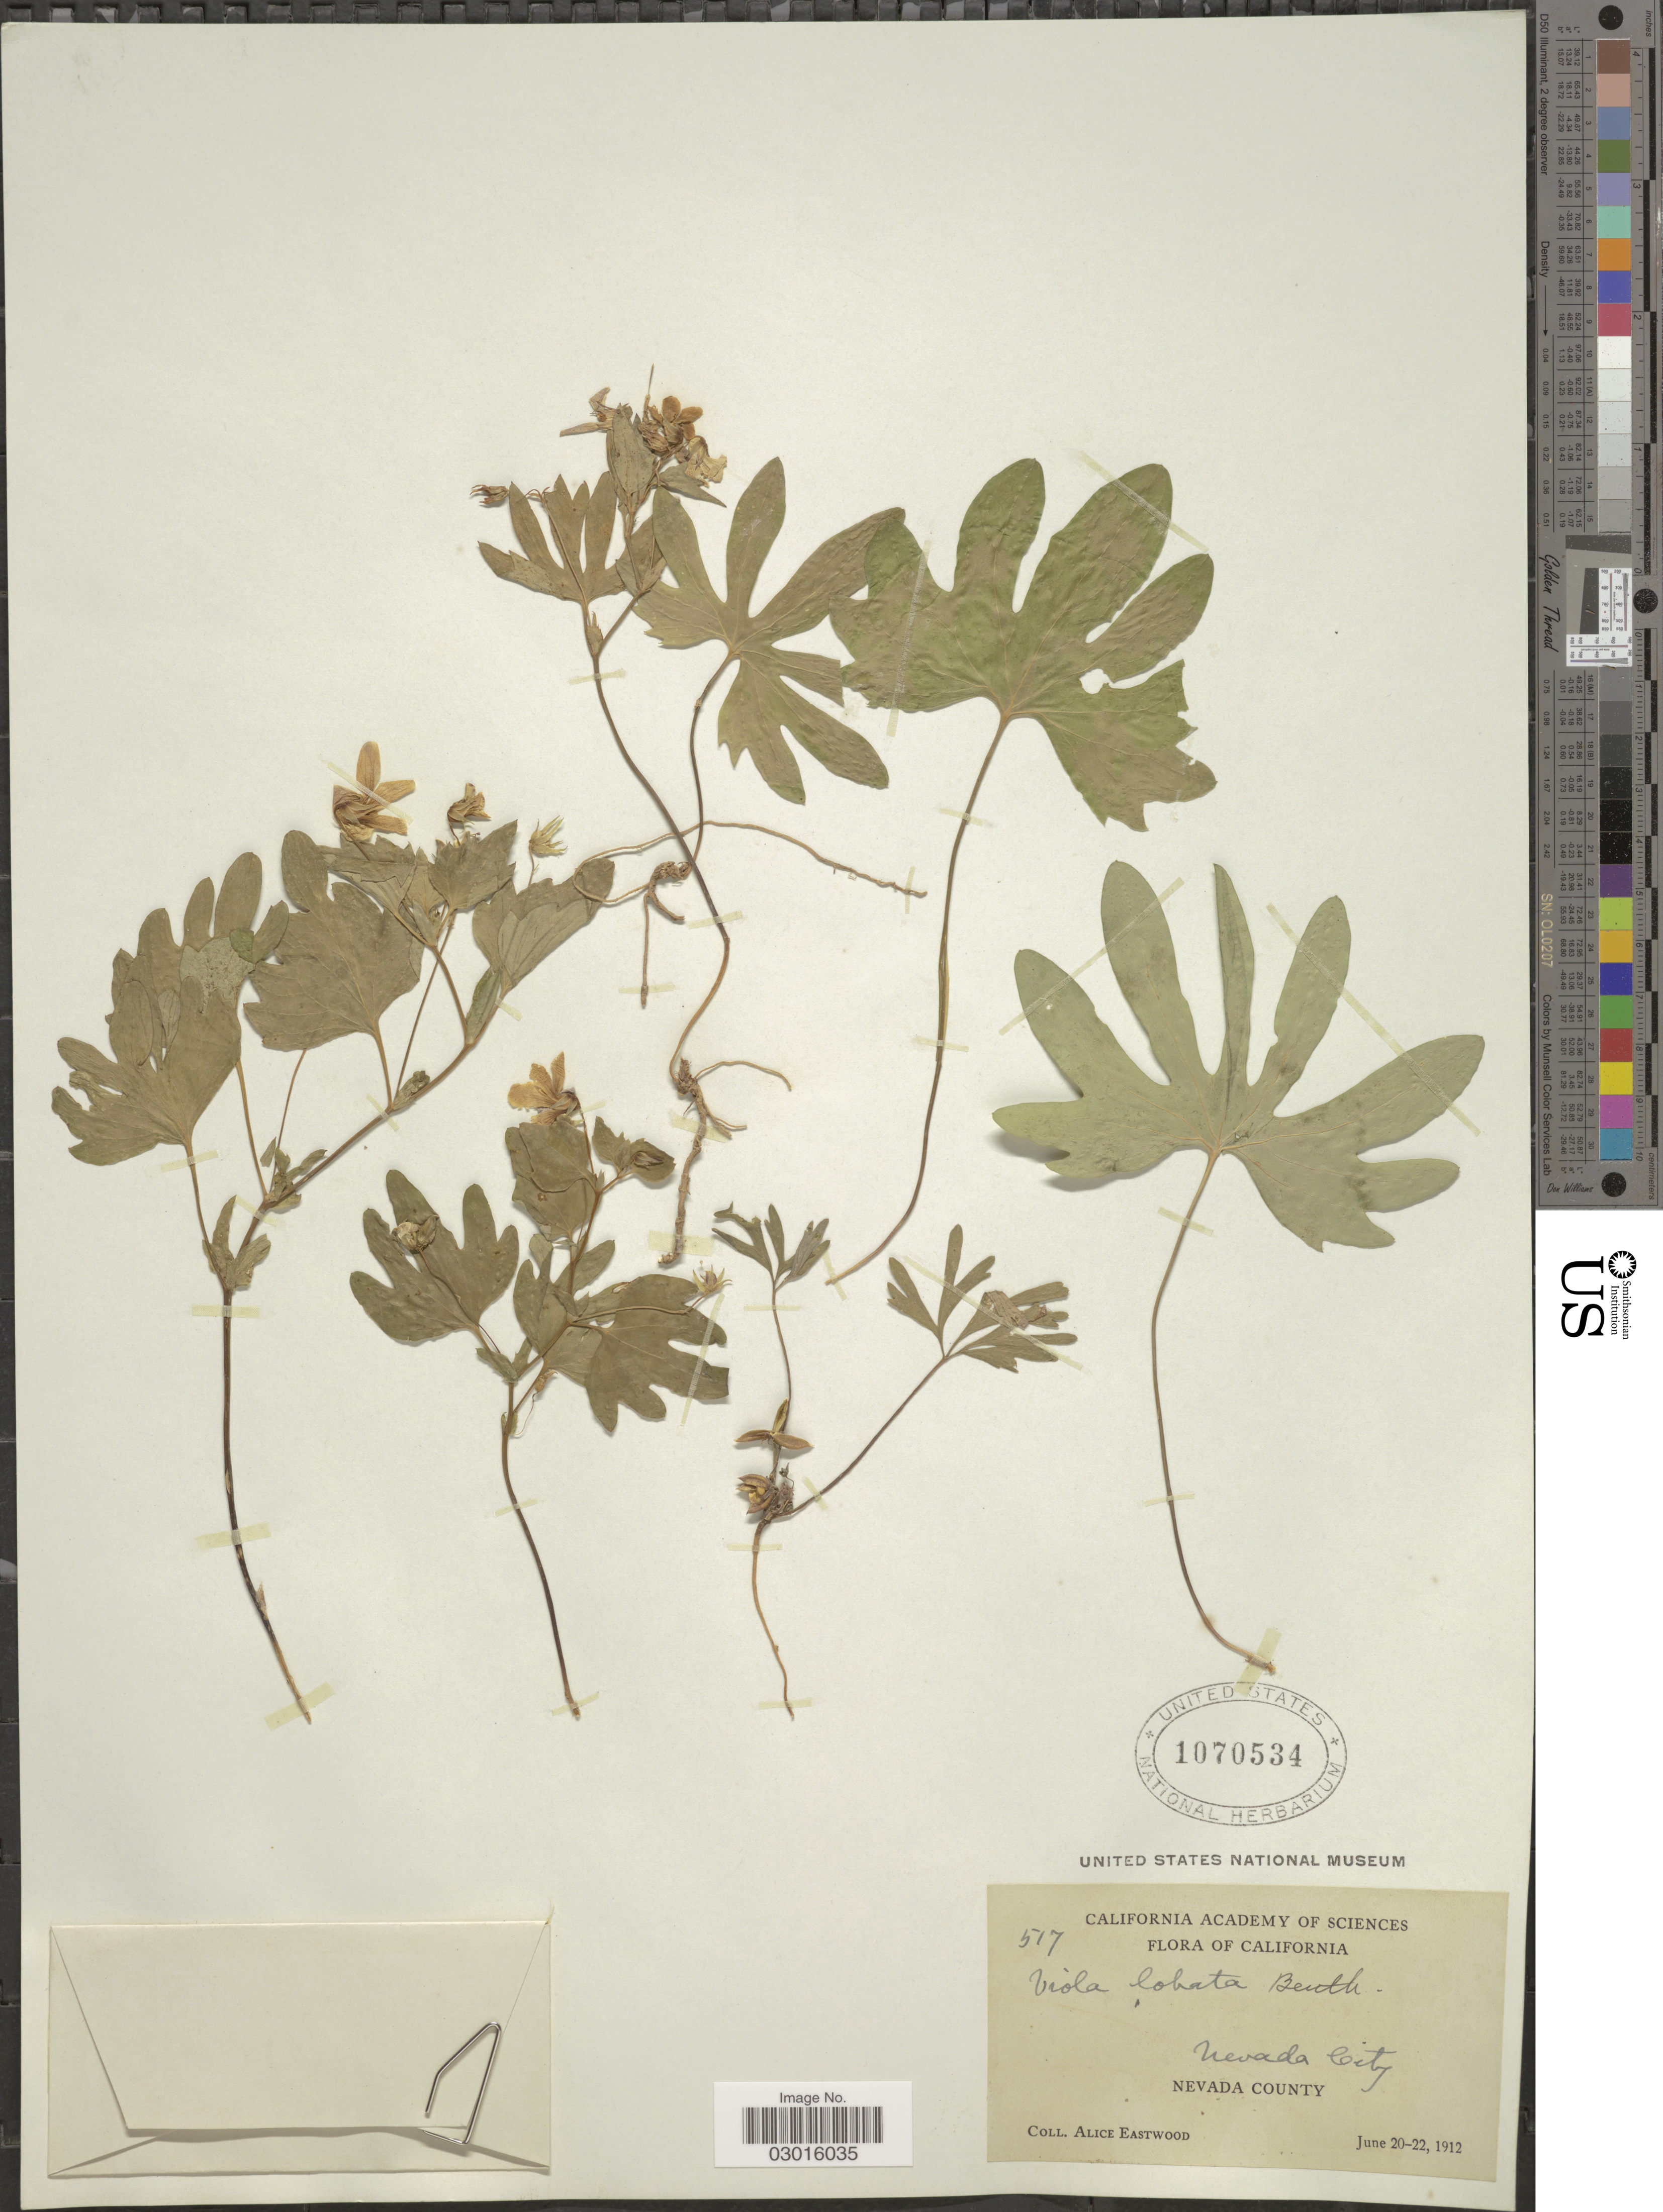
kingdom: Plantae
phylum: Tracheophyta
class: Magnoliopsida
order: Malpighiales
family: Violaceae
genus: Viola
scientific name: Viola lobata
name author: Benth.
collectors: A. Eastwood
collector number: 517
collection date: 1912-06-20/1912-06-22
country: United States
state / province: California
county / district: Nevada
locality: Nevada City, Nevada County.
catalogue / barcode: US 1070534